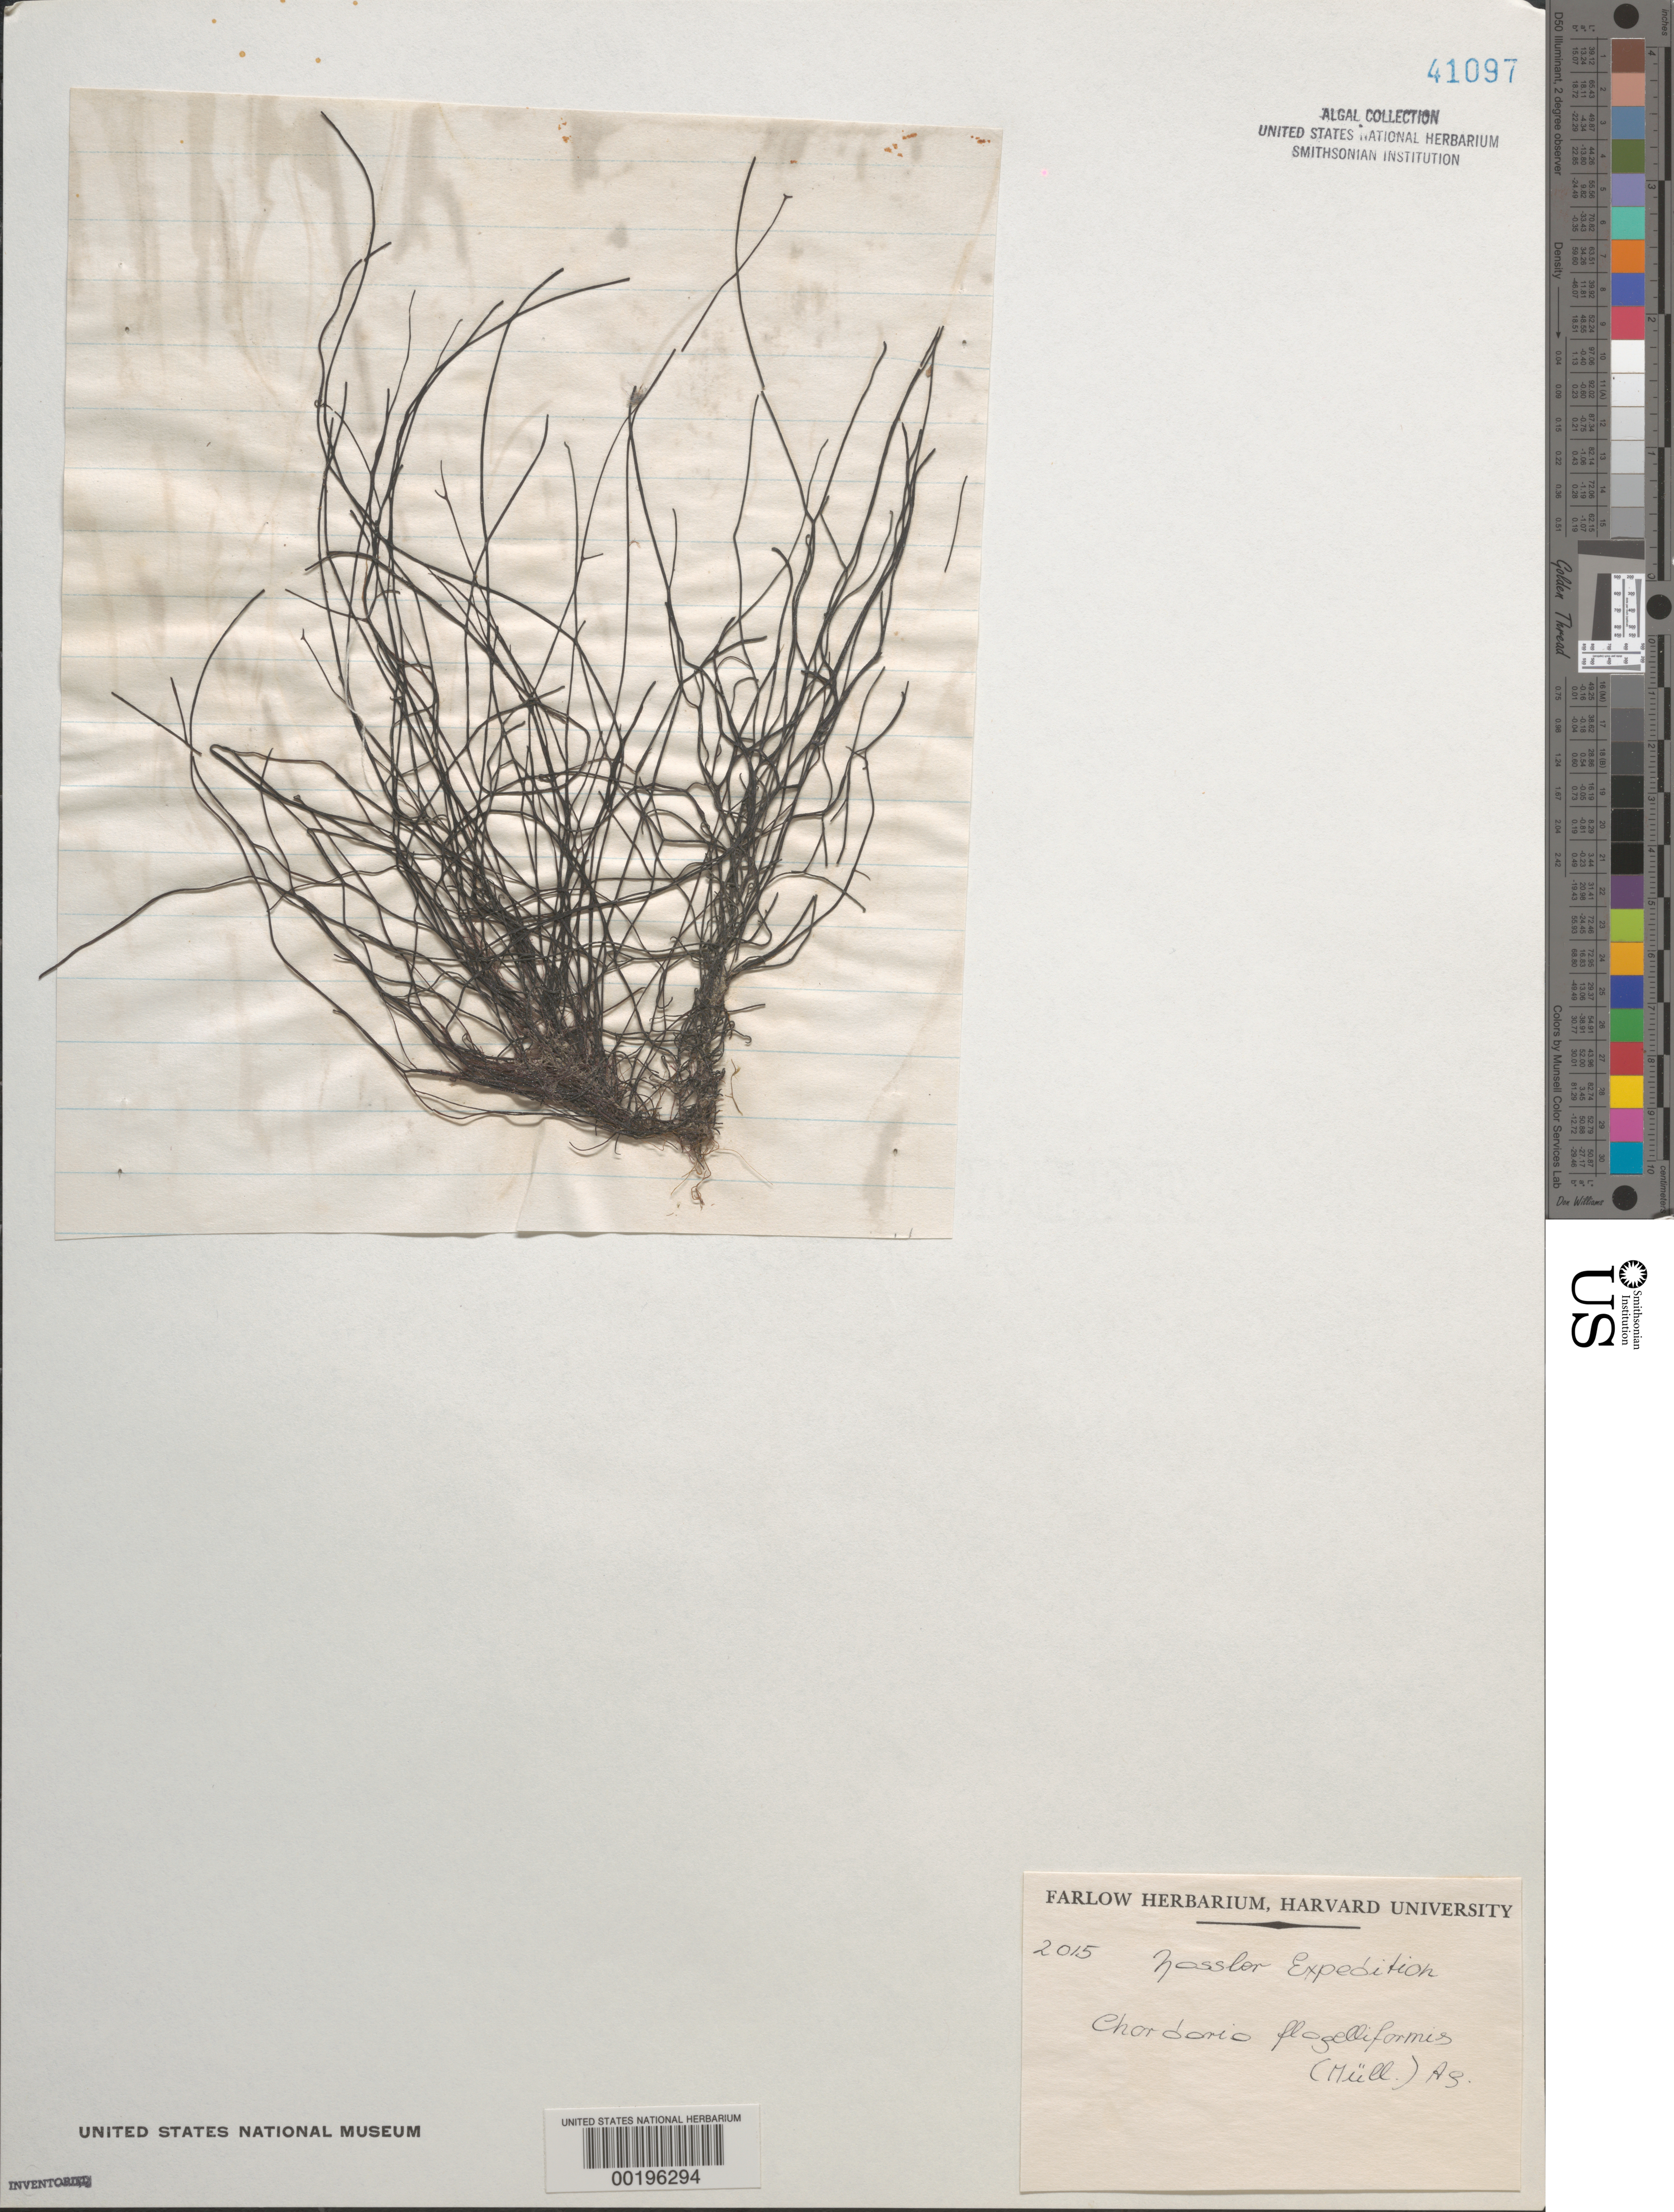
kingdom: Chromista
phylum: Ochrophyta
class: Phaeophyceae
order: Ectocarpales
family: Chordariaceae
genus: Chordaria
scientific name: Chordaria flagelliformis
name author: (Hudson) Grev.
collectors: T. Hill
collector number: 2015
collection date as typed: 1872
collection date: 1872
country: Chile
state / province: Magallanes y de la Antártica Chilena (XII)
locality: Bahia tandy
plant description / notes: Hassler Expedition, 1871-1872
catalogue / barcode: US 41097